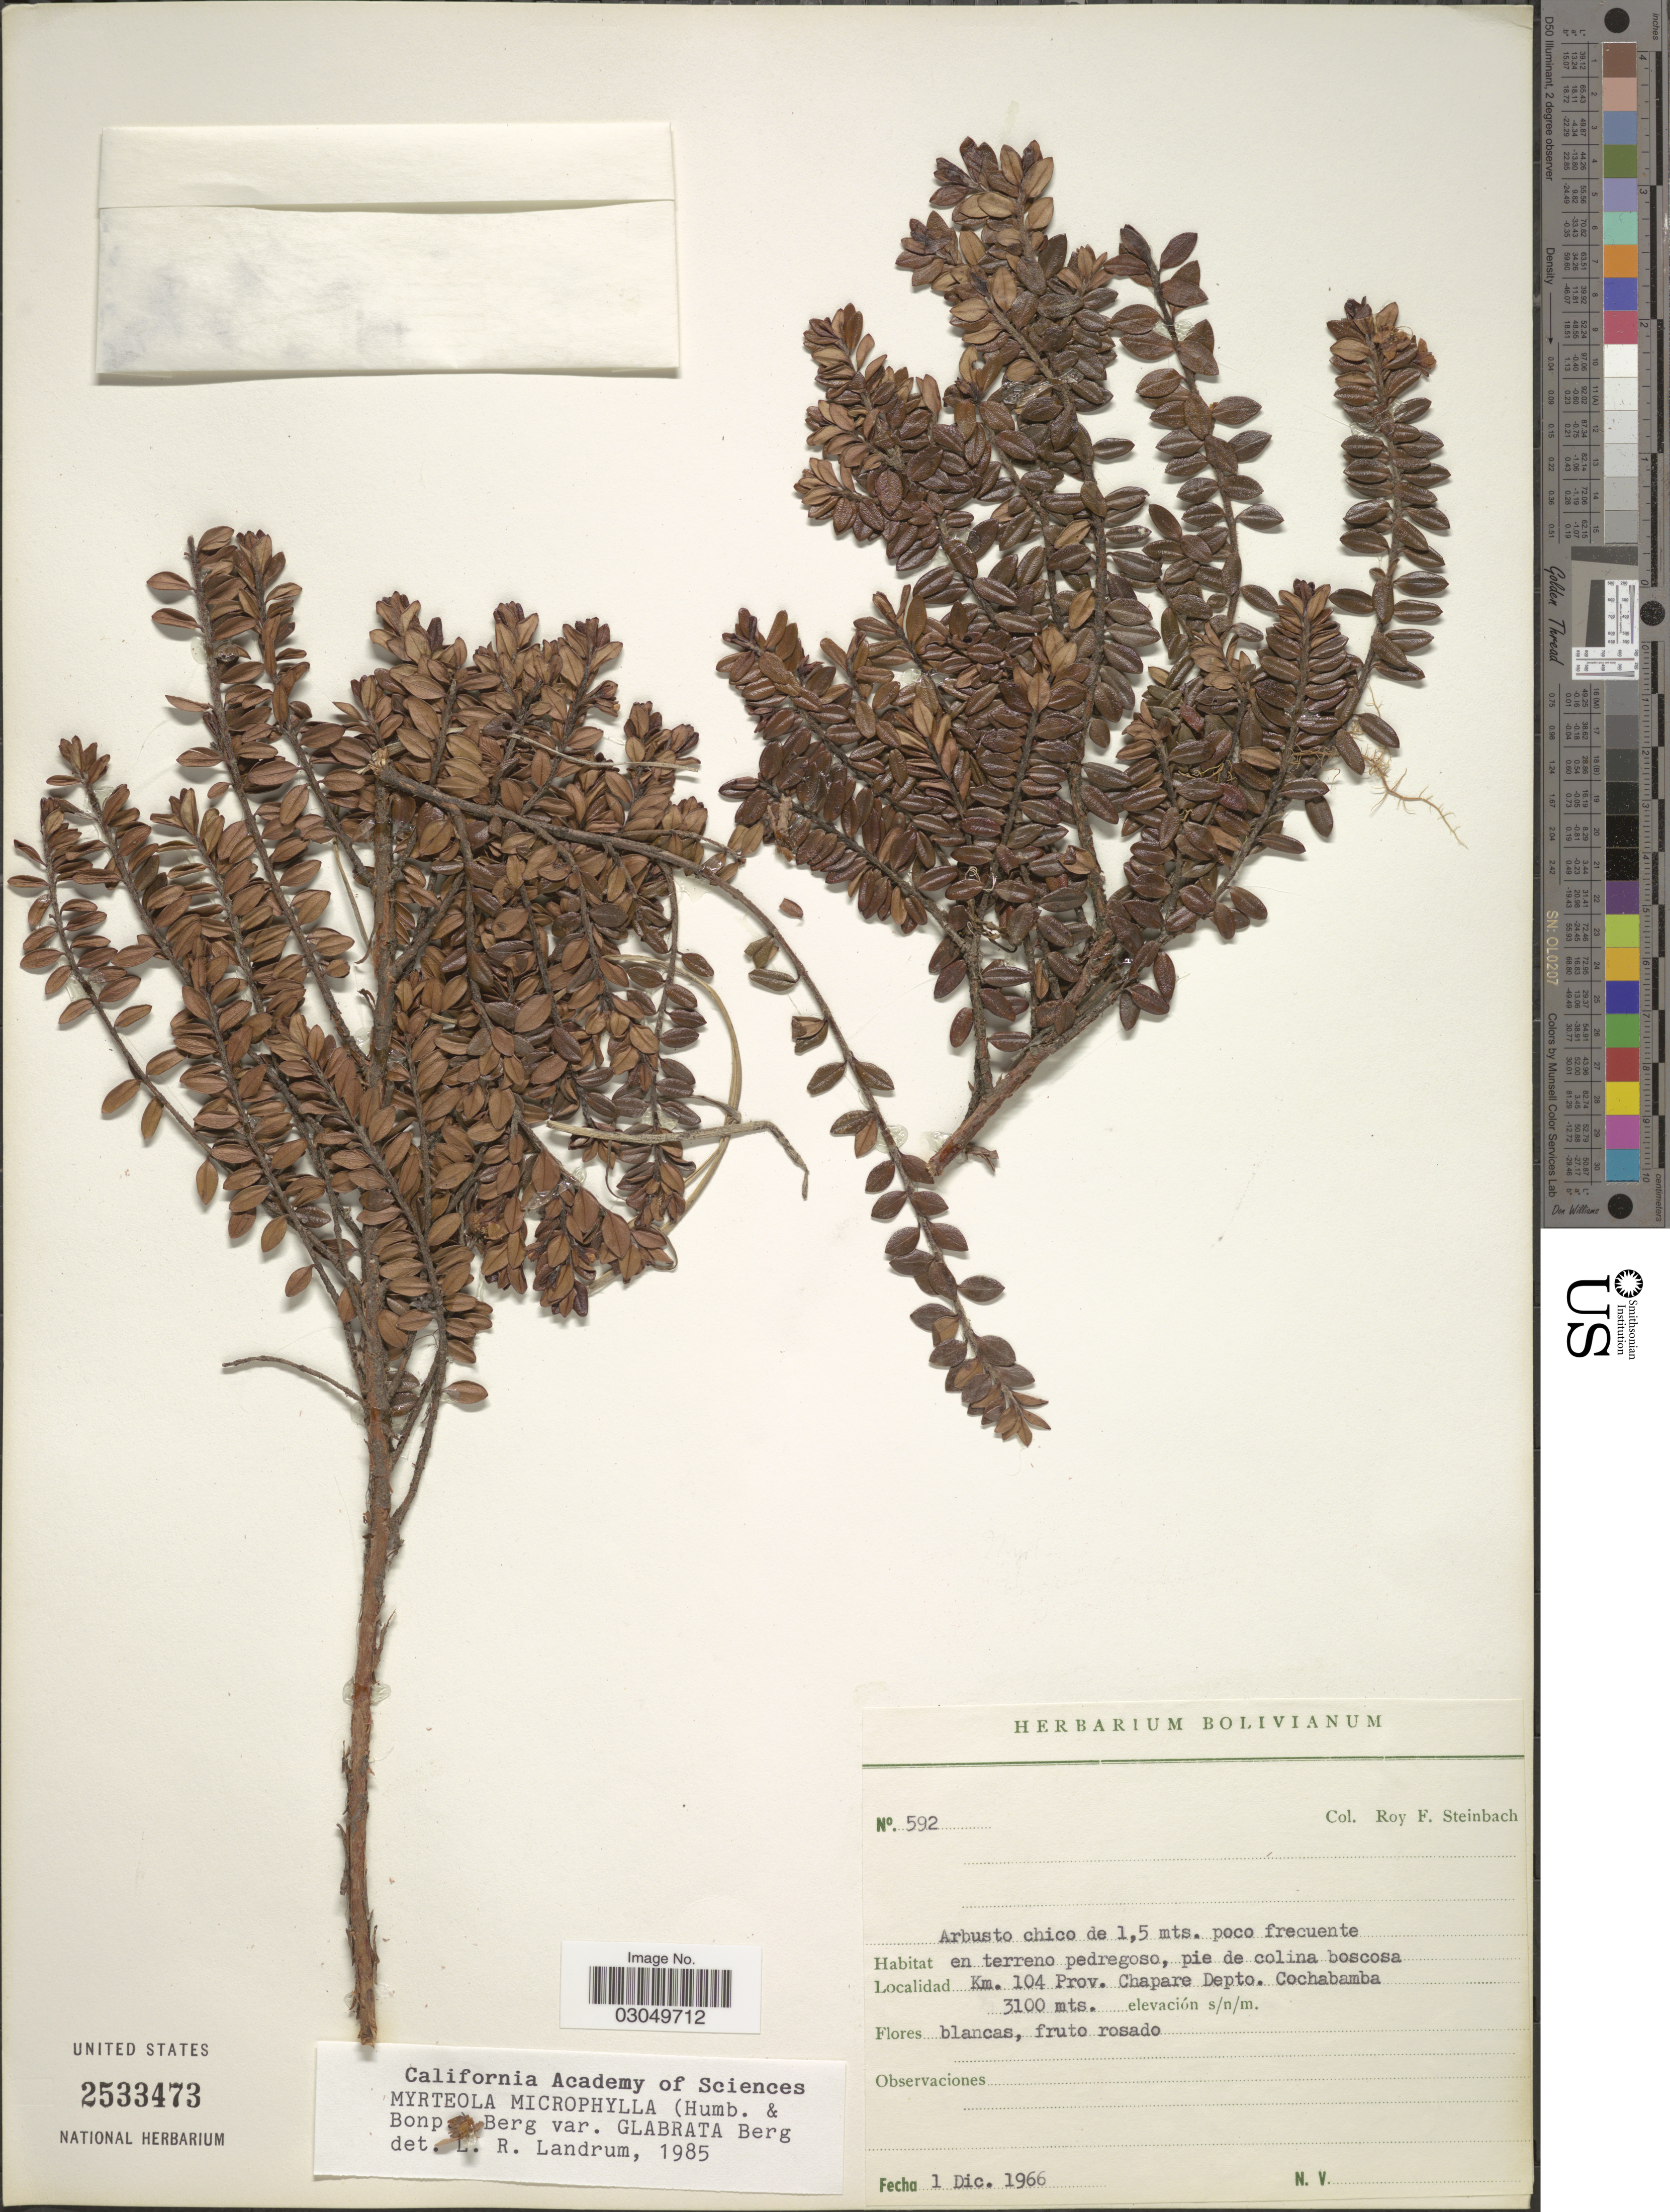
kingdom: Plantae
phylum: Tracheophyta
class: Magnoliopsida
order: Myrtales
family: Myrtaceae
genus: Myrteola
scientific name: Myrteola microphylla var. glabrata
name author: O. Berg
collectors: R. F. Steinbach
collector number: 592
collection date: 1966-12-01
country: Bolivia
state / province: Cochabamba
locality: Km. 104 Prov. Chapare Depto. Cochabamba.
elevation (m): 3100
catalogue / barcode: US 2533473